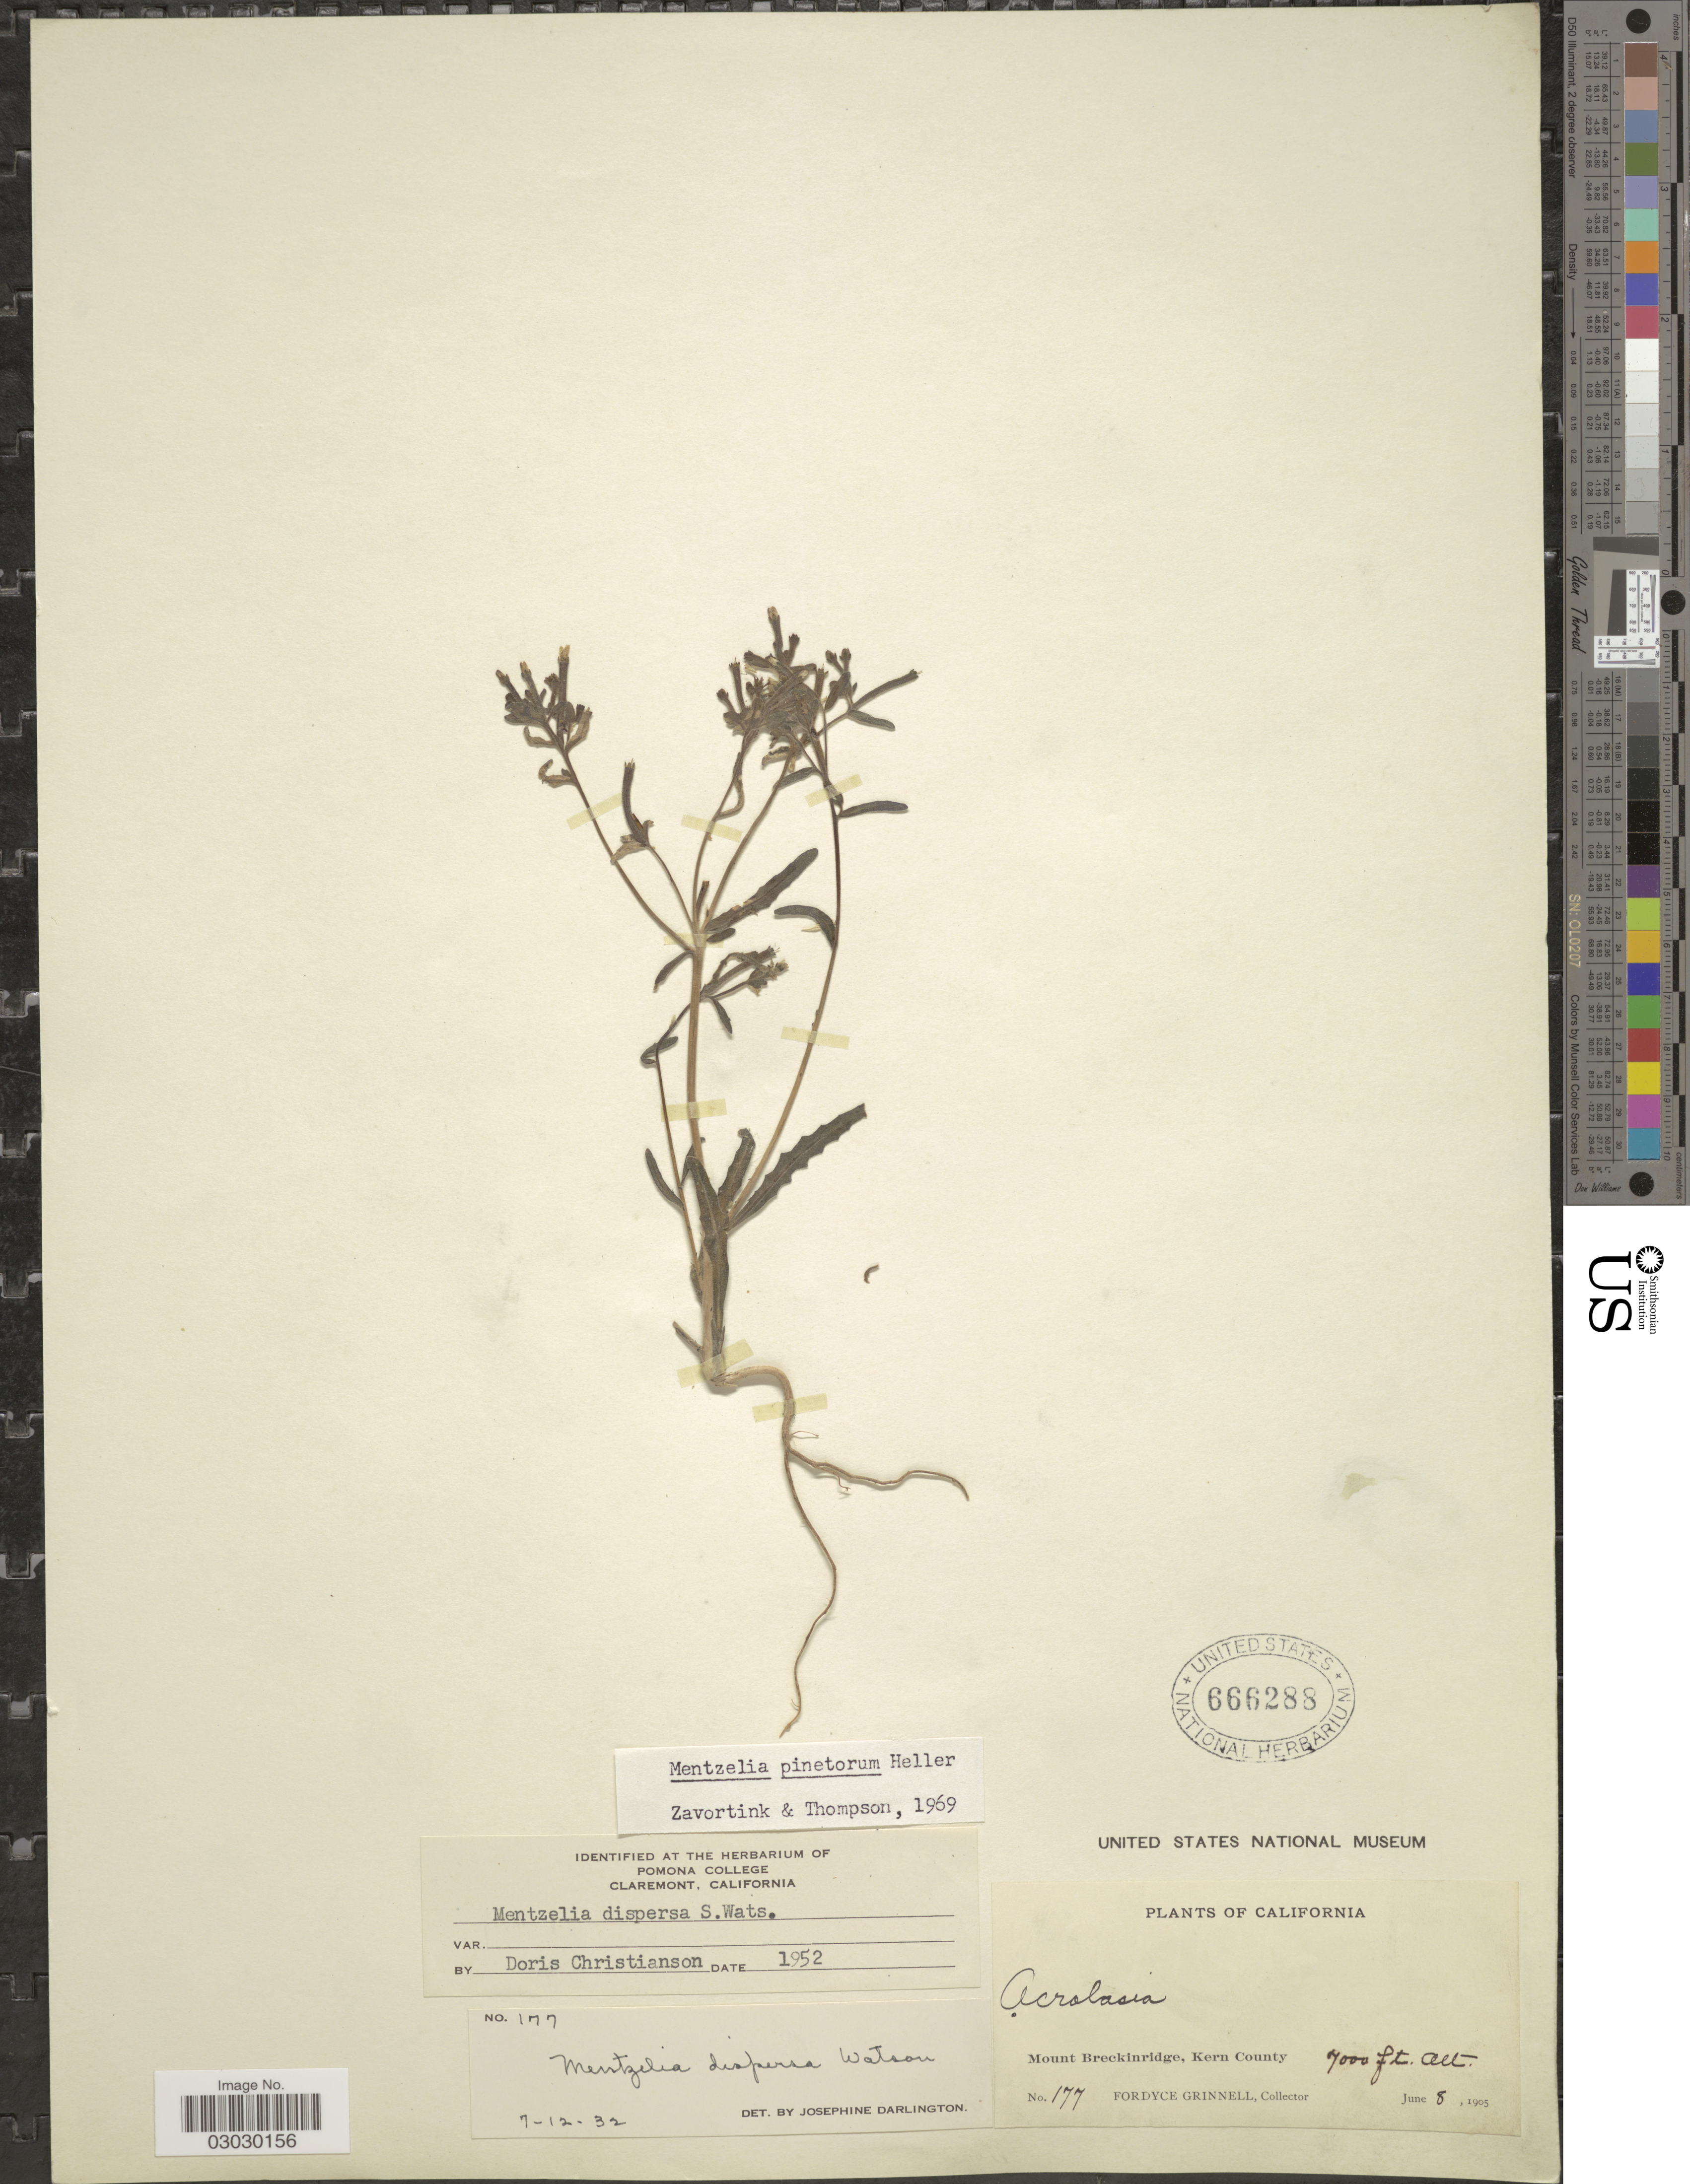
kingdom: Plantae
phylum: Tracheophyta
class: Magnoliopsida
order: Cornales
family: Loasaceae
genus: Mentzelia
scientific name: Mentzelia pinetorum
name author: A. Heller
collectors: F. Grinnell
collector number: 177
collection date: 1905-06-08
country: United States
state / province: California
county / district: Kern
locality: Mount Breckinridge, Kern County.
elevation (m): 2134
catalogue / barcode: US 666288